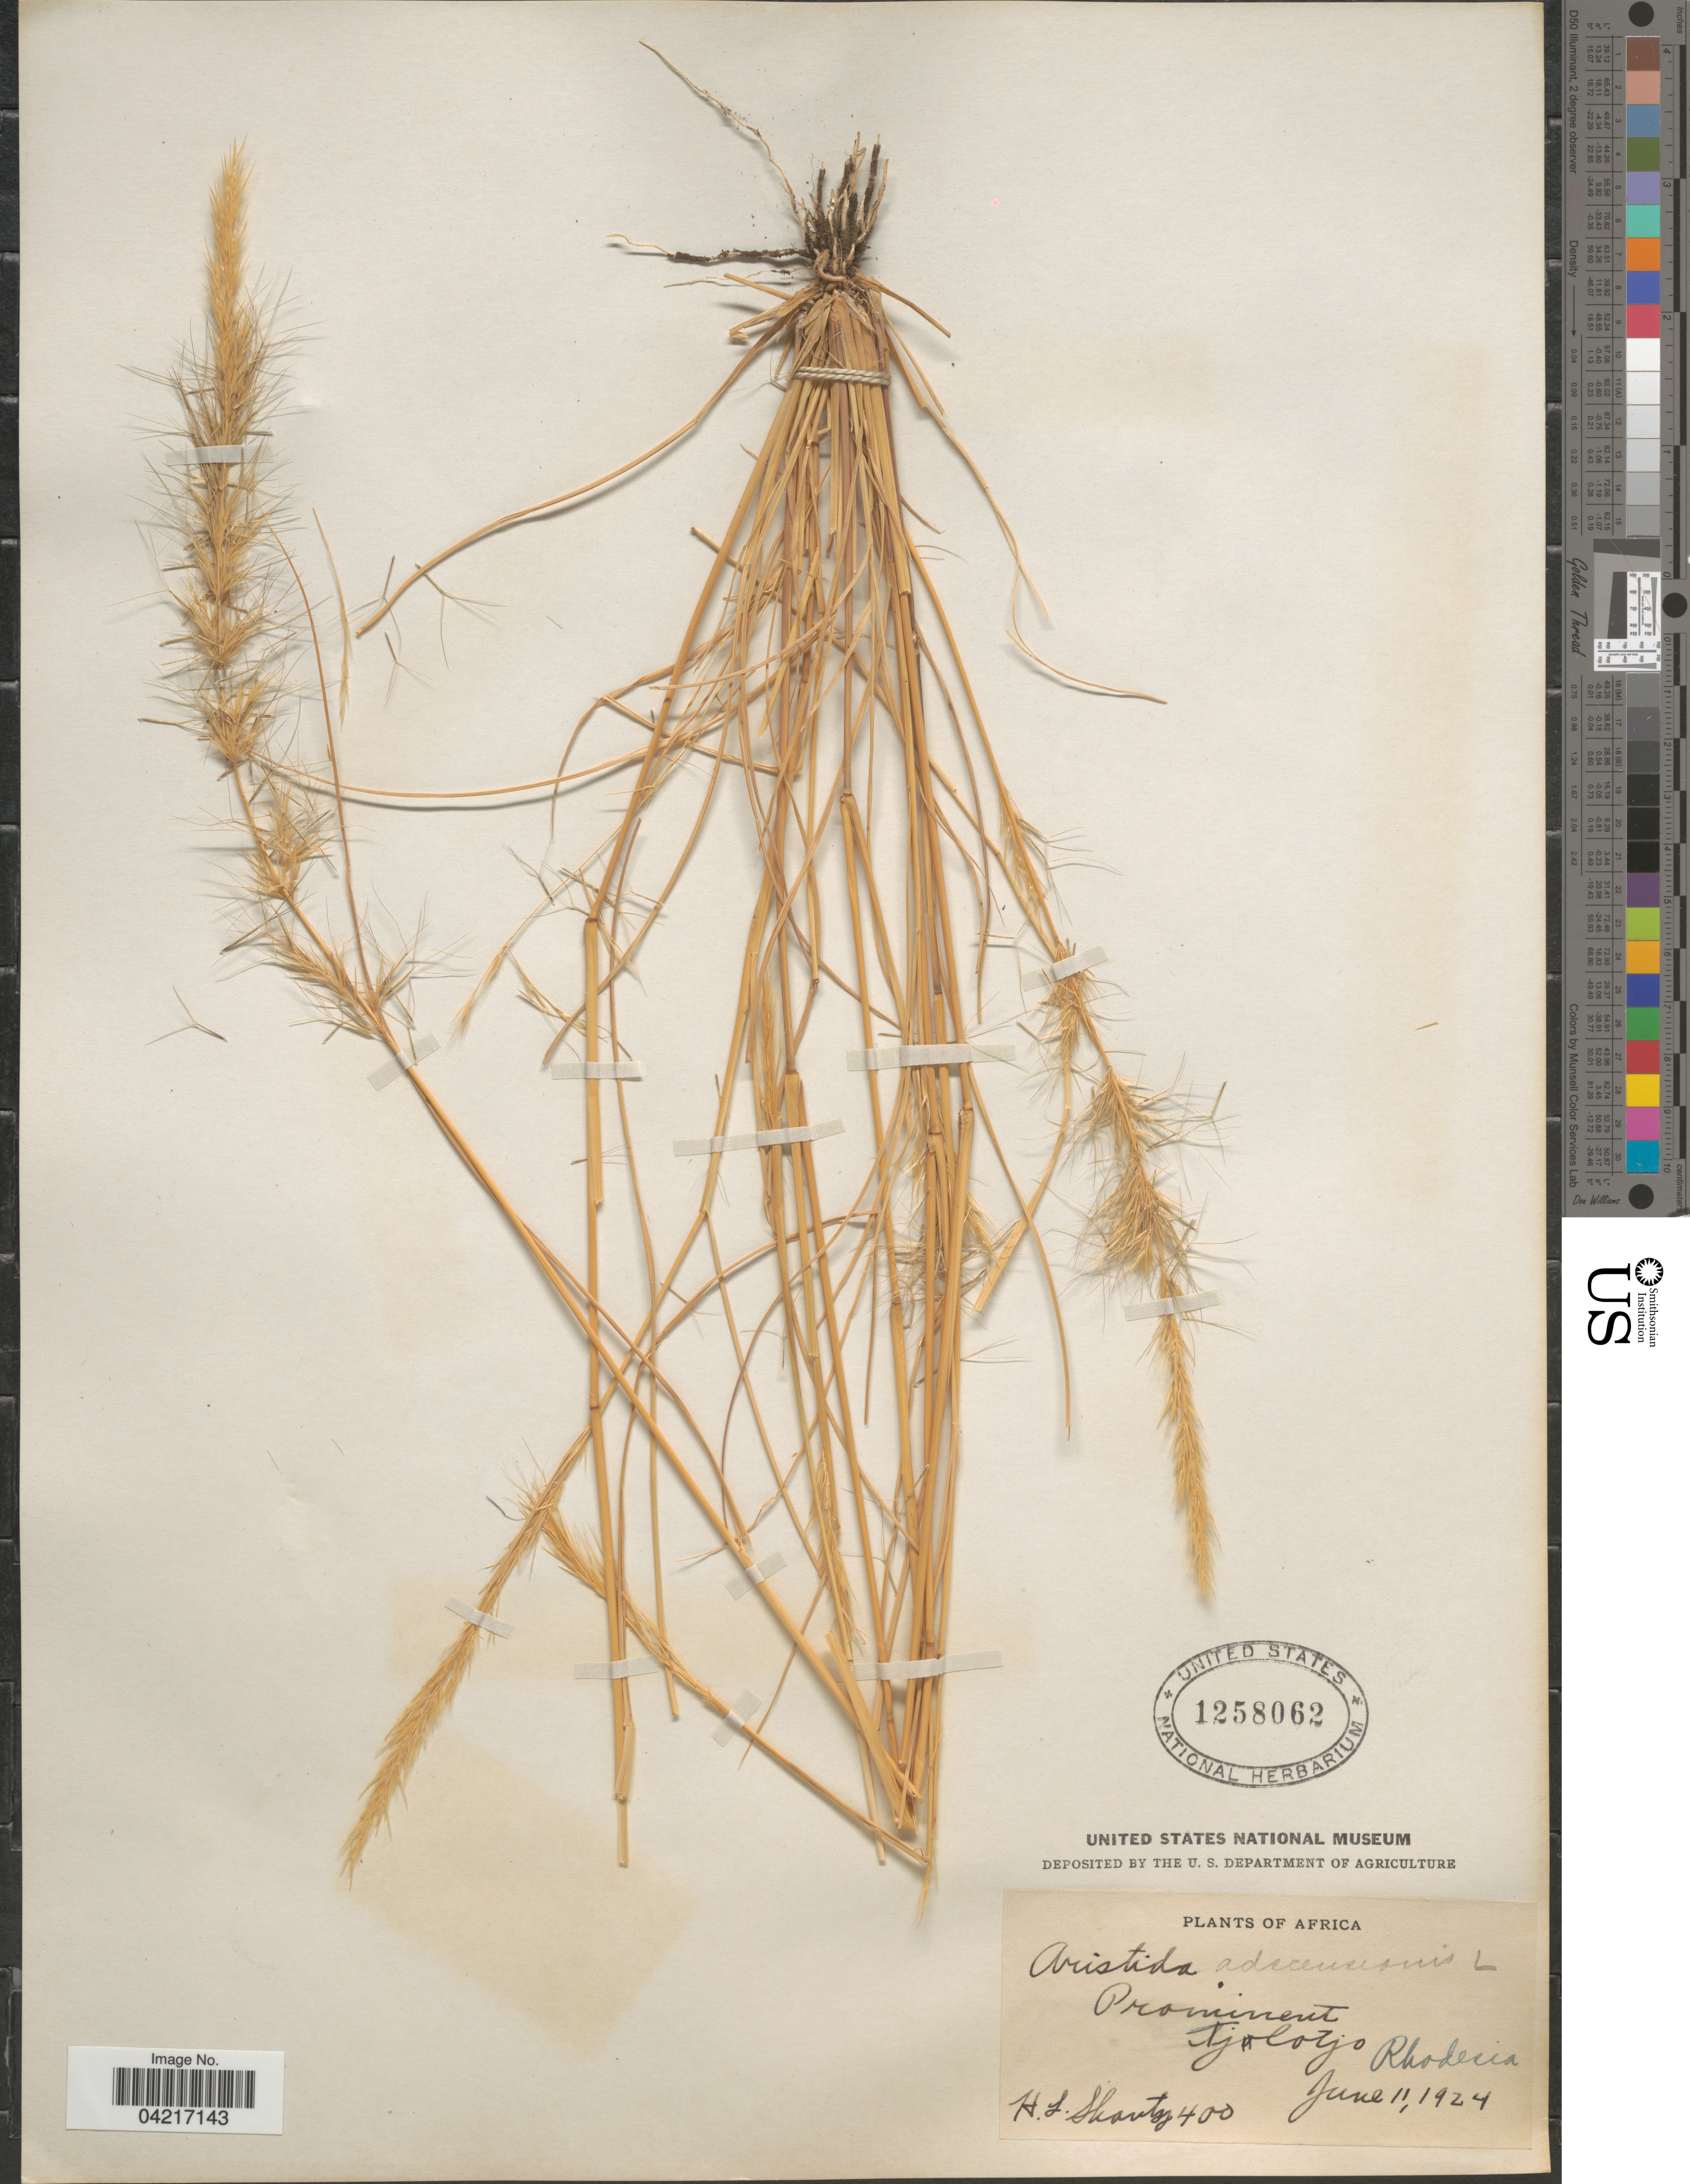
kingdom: Plantae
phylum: Tracheophyta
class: Liliopsida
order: Poales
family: Poaceae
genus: Aristida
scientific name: Aristida adscensionis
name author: L.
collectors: H. Shanty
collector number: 400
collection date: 1924-06-11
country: Zimbabwe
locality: Prominent Tsholotsho. Rhodesia.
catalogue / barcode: US 1258062